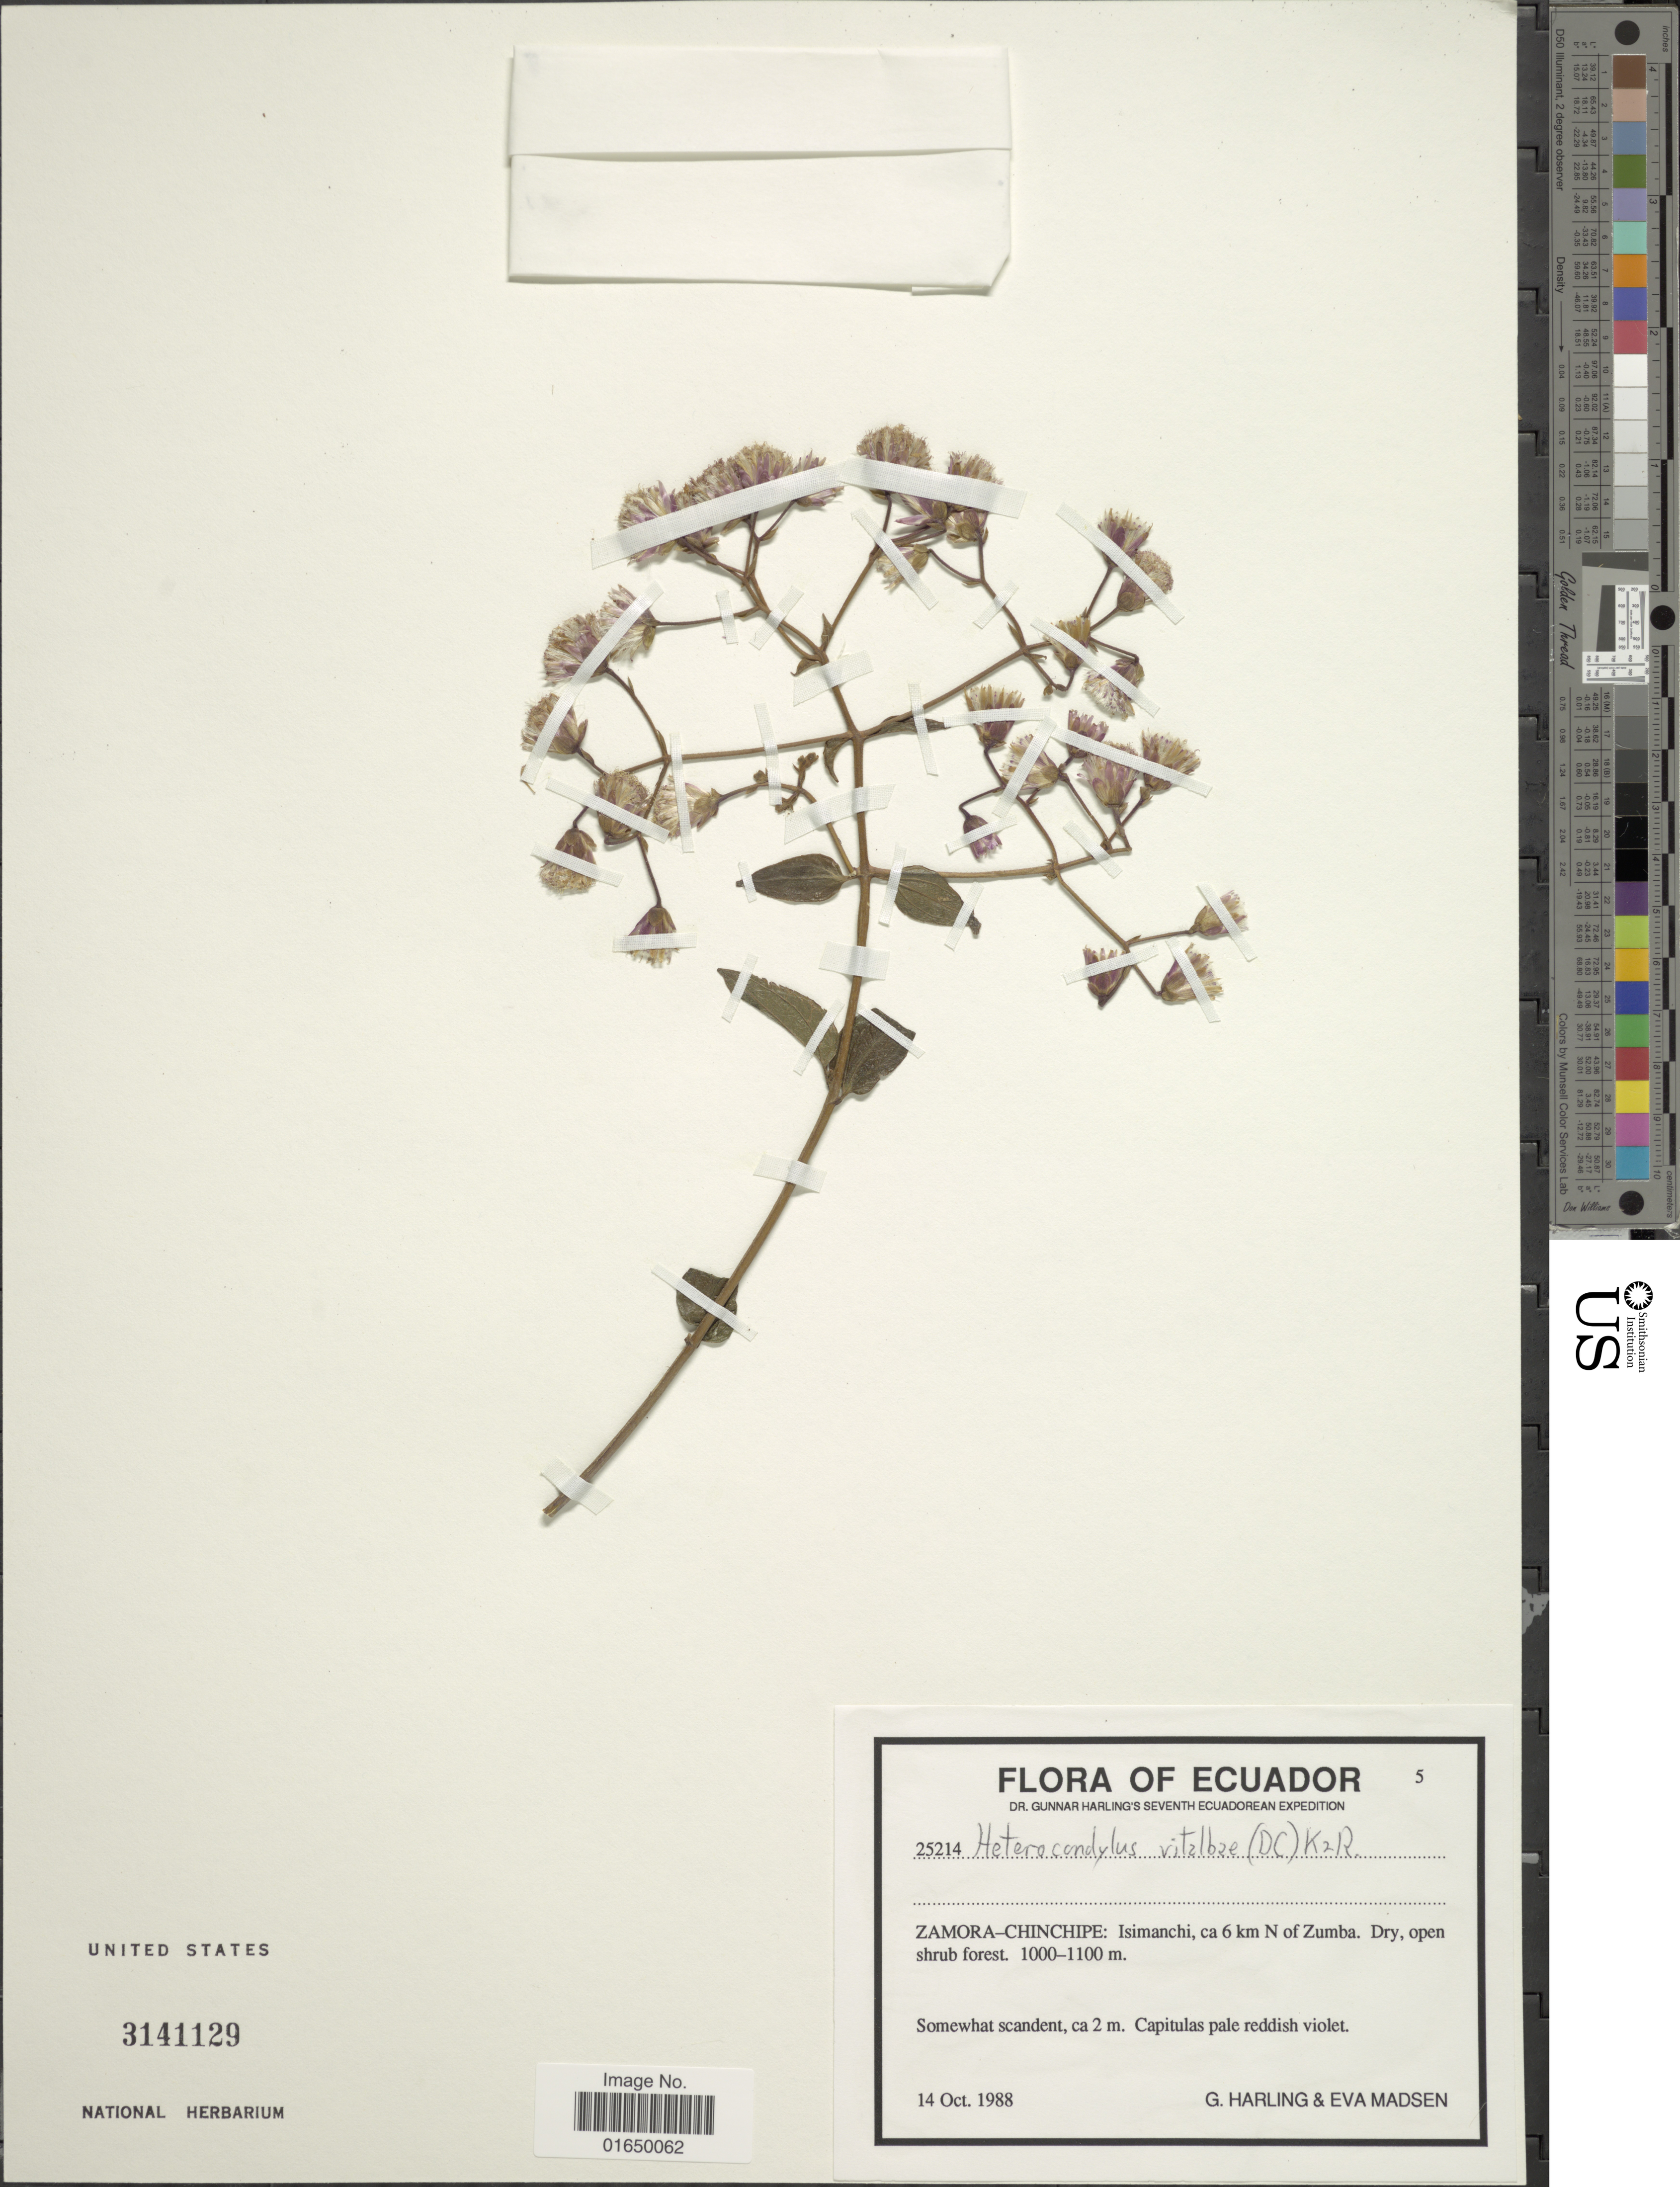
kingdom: Plantae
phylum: Tracheophyta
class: Magnoliopsida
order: Asterales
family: Asteraceae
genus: Heterocondylus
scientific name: Heterocondylus vitalbae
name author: (DC.) R.M. King & H. Rob.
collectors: G. Harling & E. Madsen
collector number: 25214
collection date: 1988-10-14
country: Ecuador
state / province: Zamora-Chinchipe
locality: Isimanchi, ca 6 km N of Zumba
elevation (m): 1000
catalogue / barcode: US 3141129